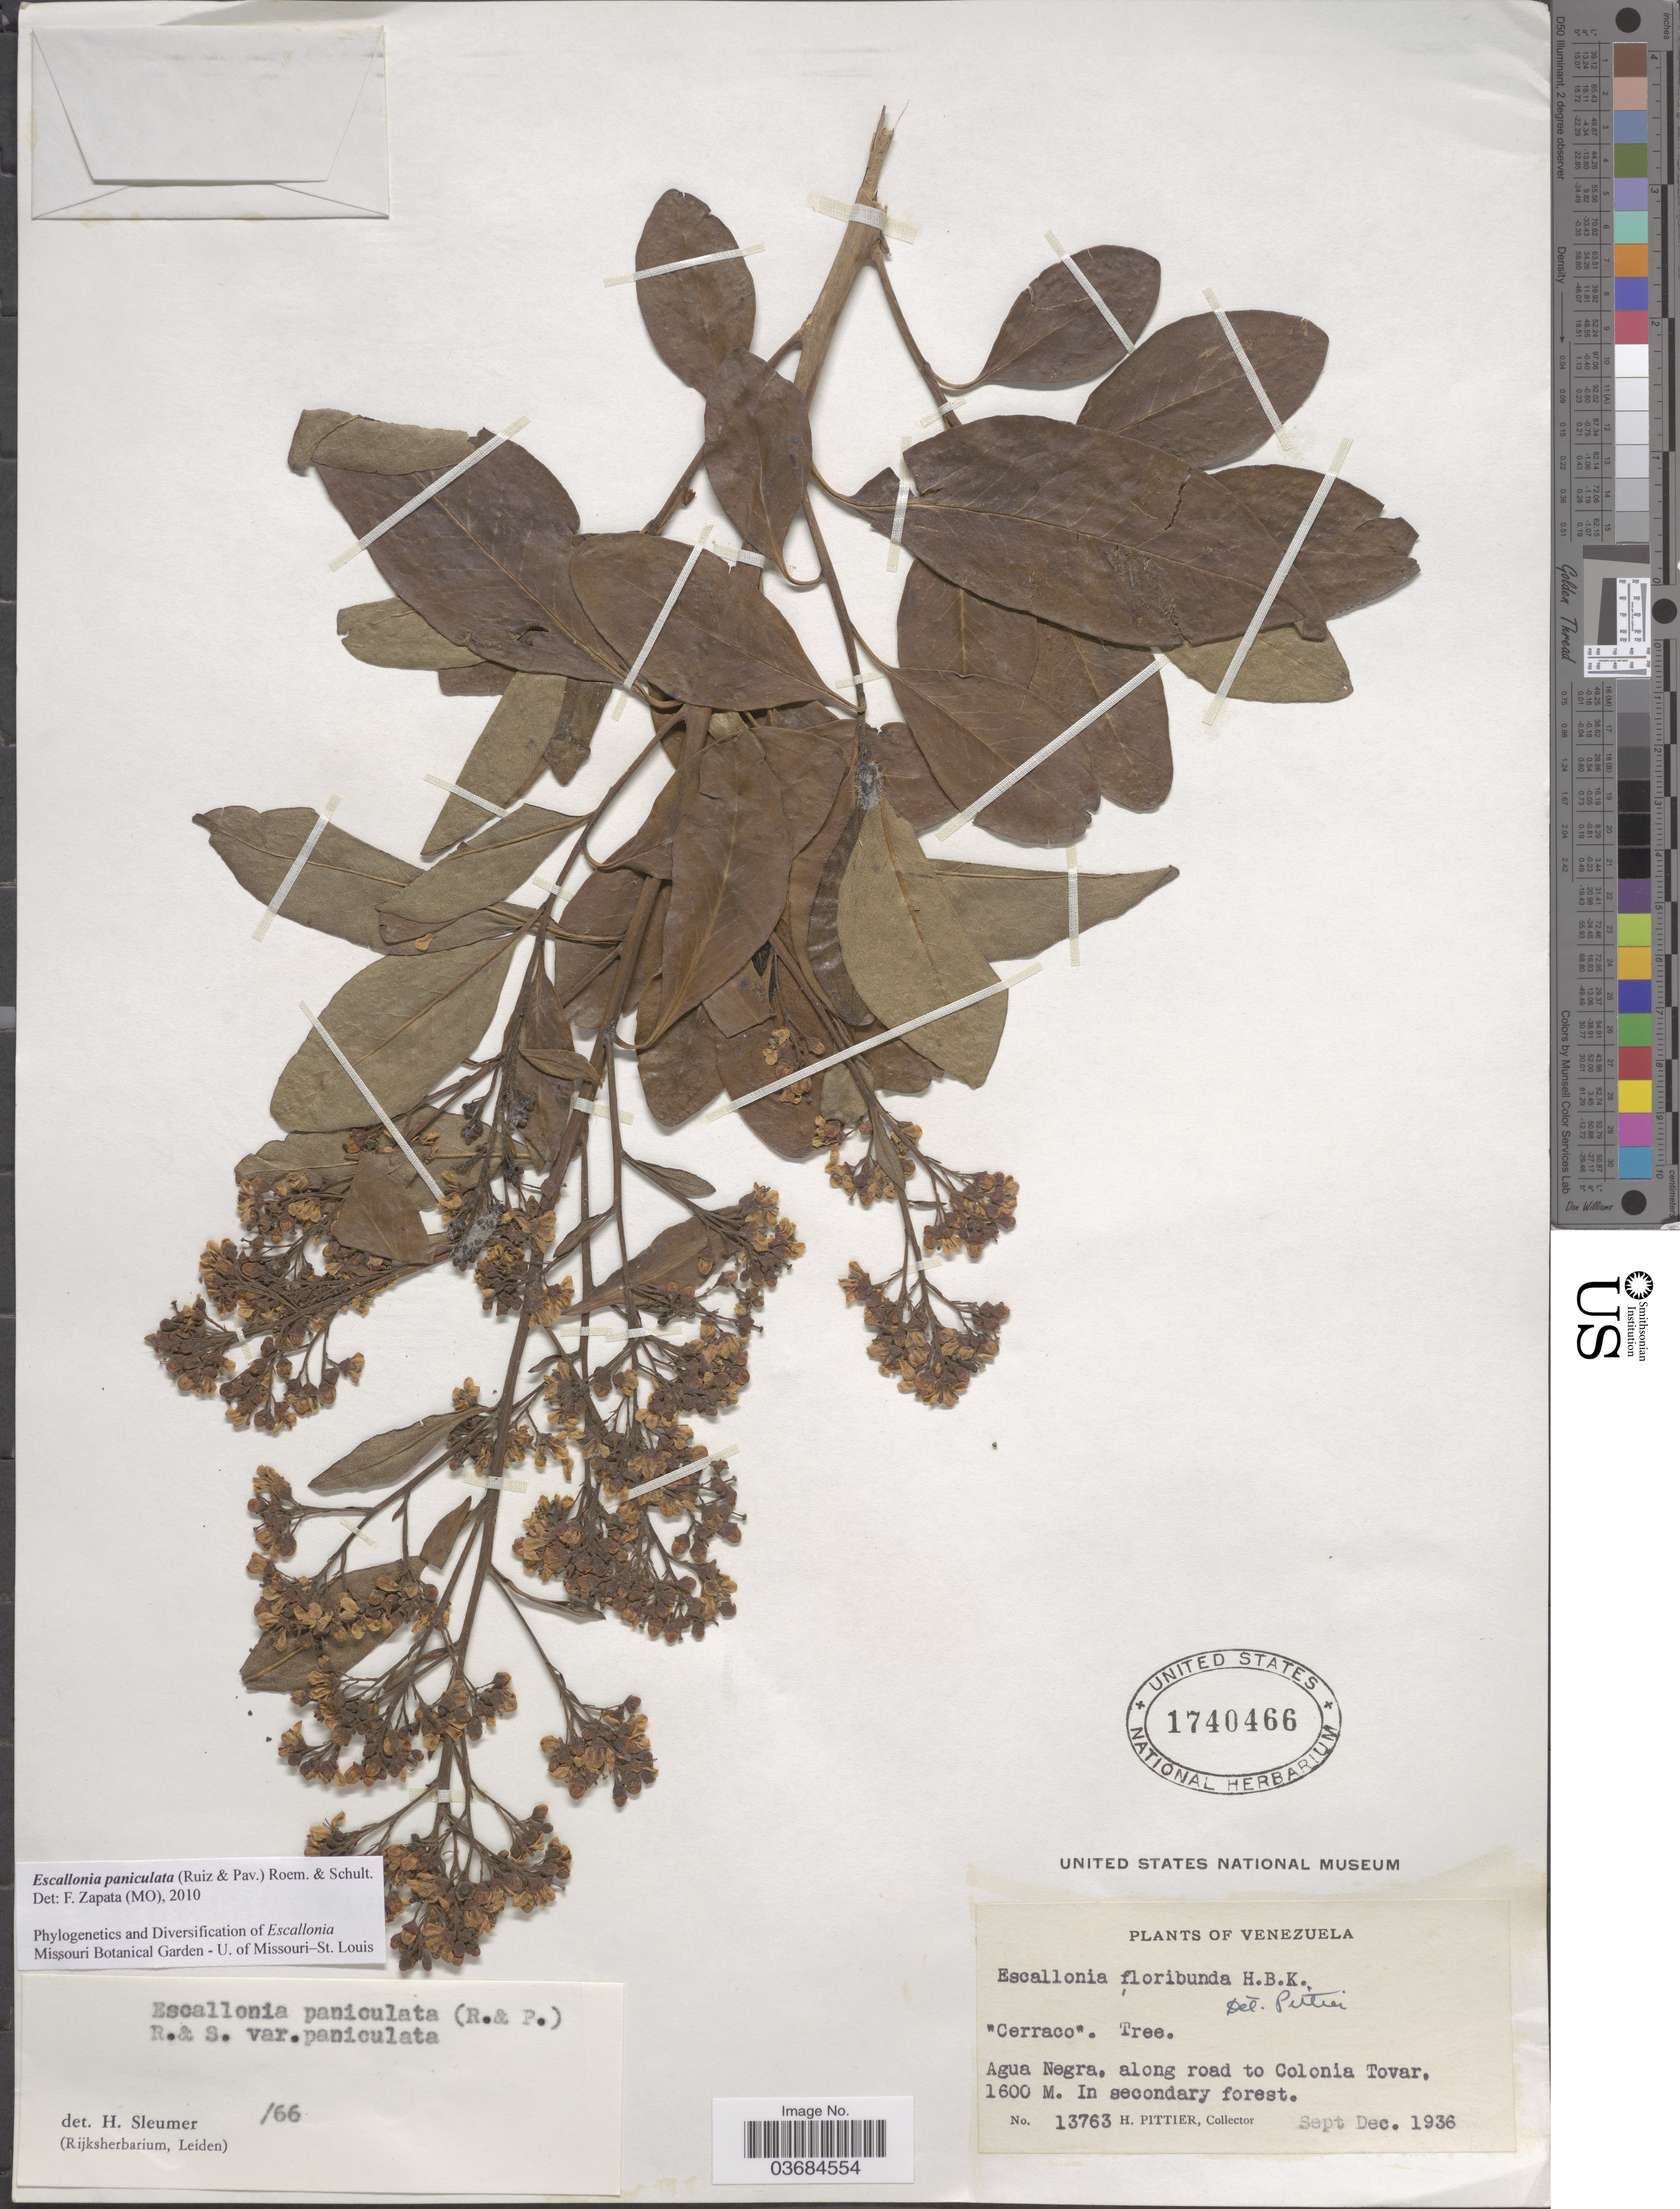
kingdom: Plantae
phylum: Tracheophyta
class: Magnoliopsida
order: Escalloniales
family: Escalloniaceae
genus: Escallonia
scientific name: Escallonia paniculata var. paniculata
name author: (Ruiz & Pav.) Roem. & Schult.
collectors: H. F. Pittier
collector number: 13763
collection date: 1936-09/1936-12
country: Venezuela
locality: Agua Negra, along road to Colonia Tovar.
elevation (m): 1600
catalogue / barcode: US 1740466